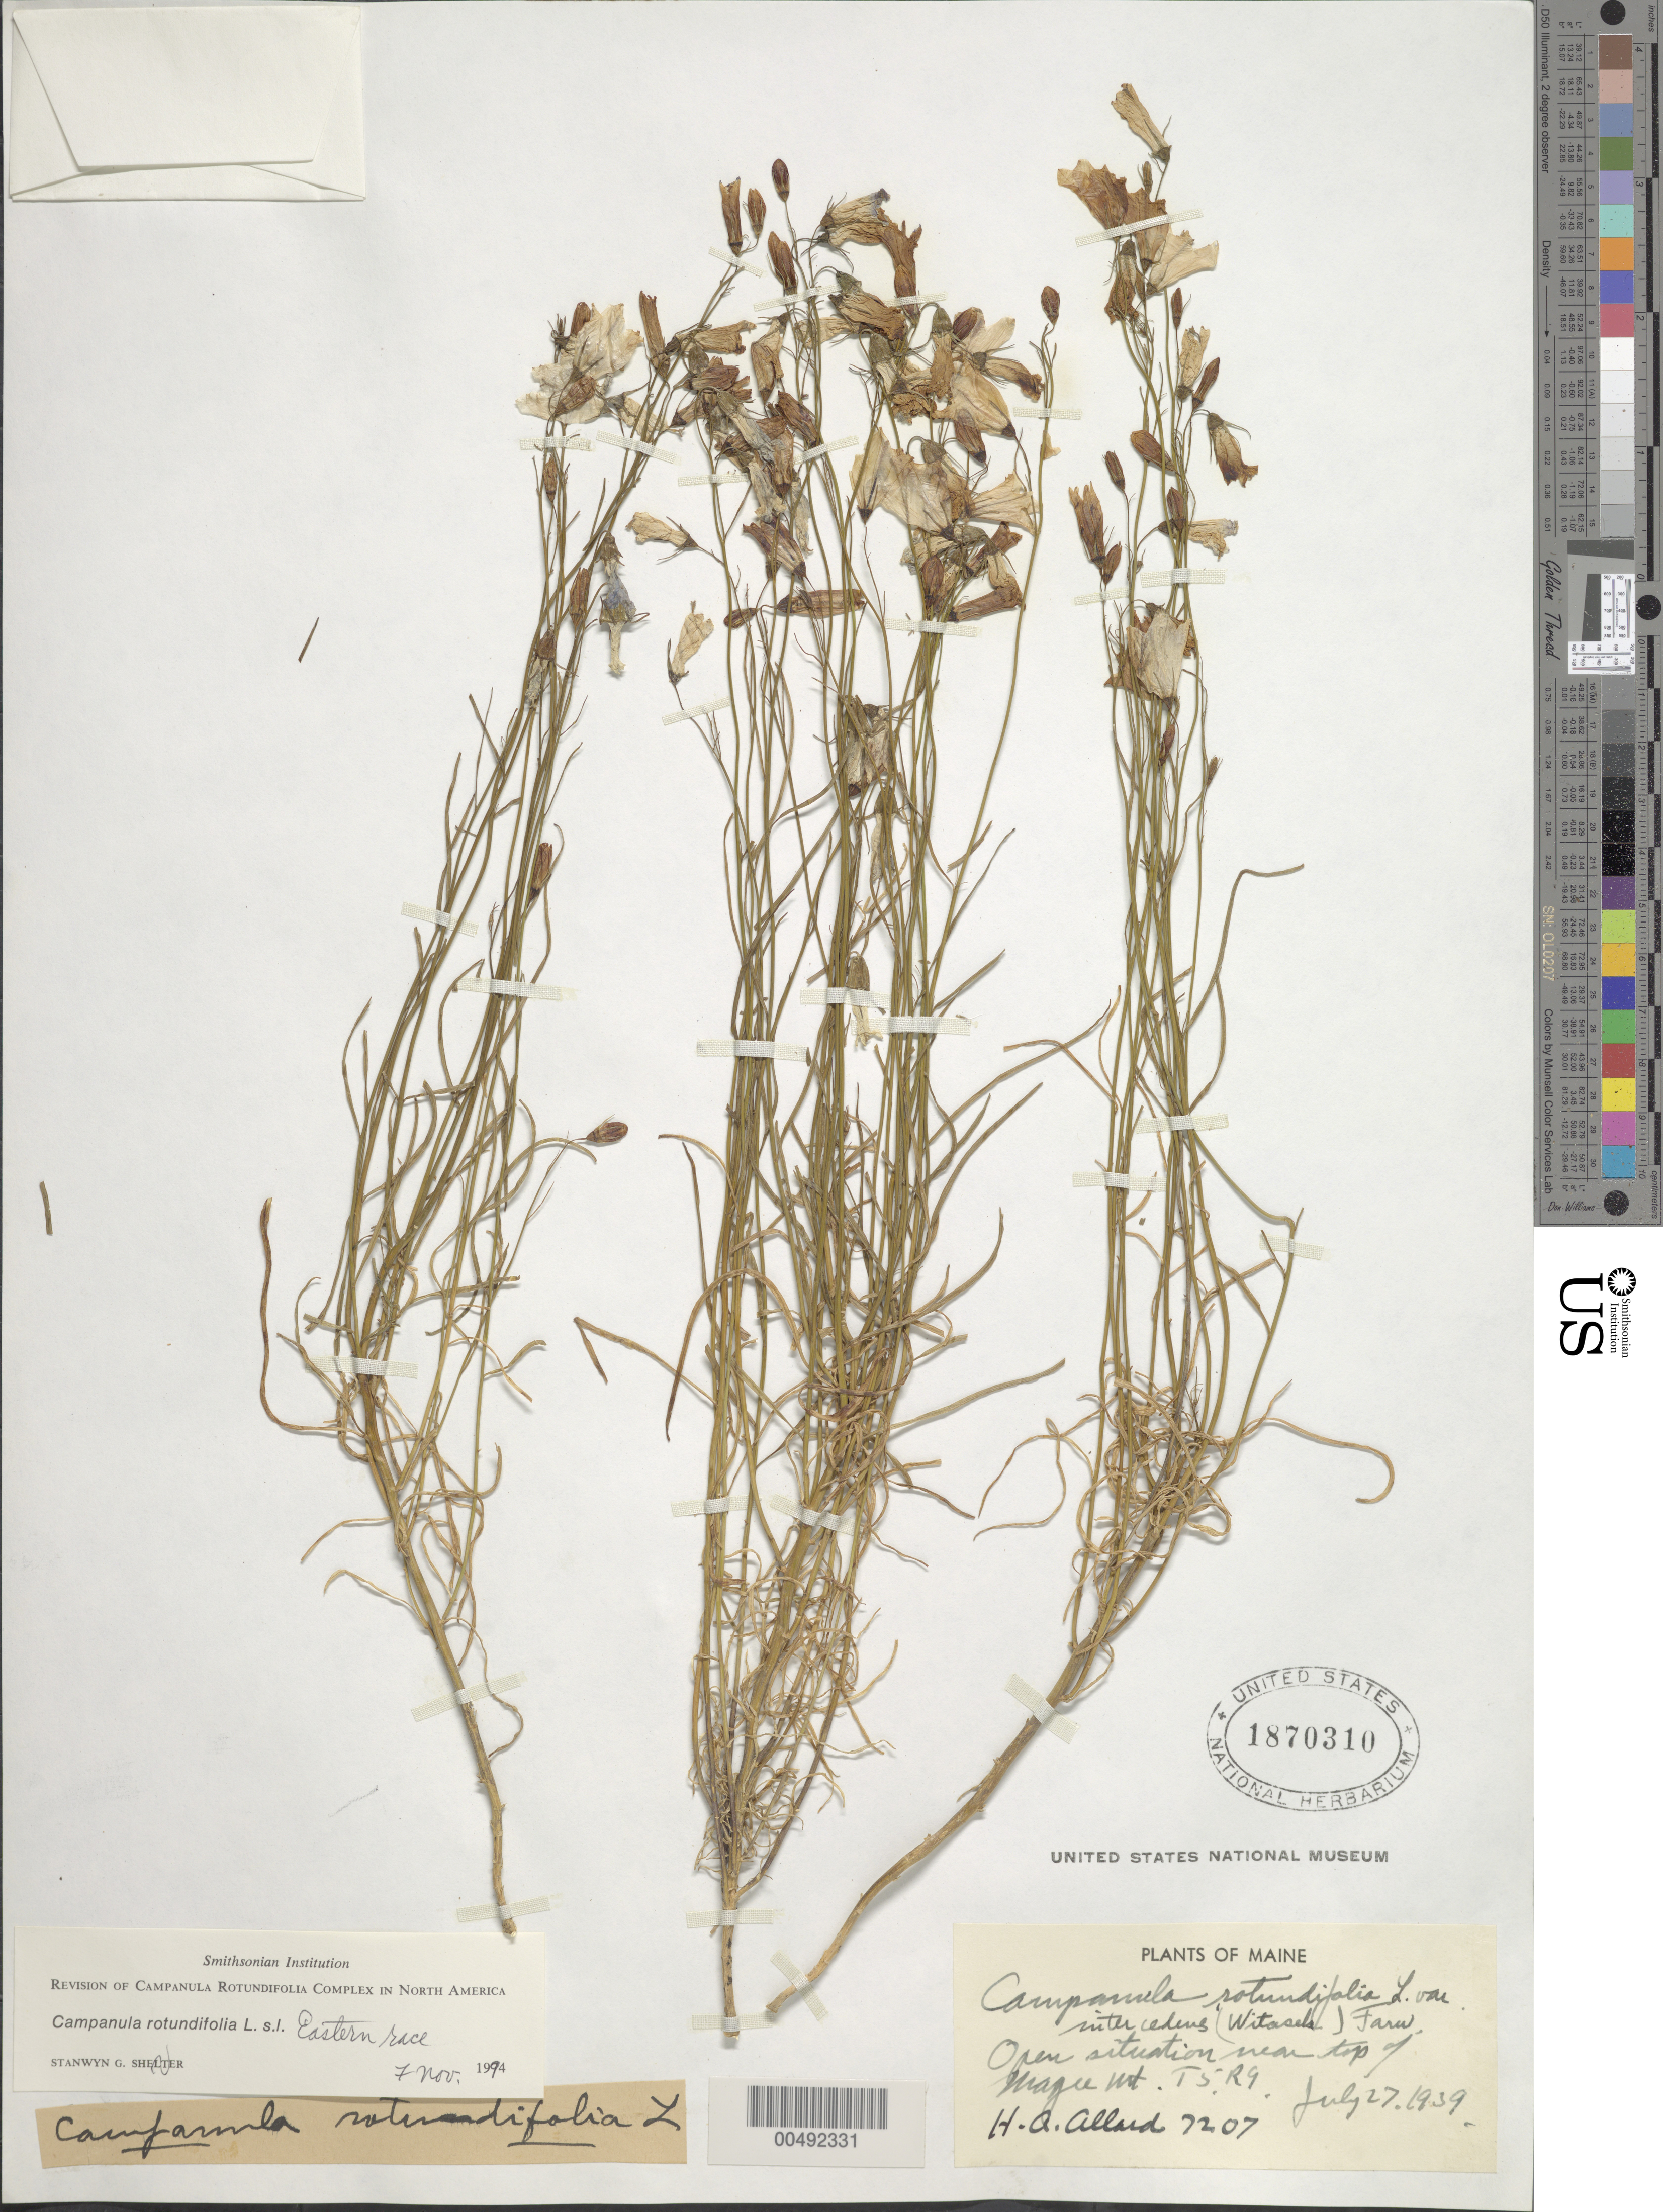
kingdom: Plantae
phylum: Tracheophyta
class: Magnoliopsida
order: Asterales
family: Campanulaceae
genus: Campanula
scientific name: Campanula rotundifolia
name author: L.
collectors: H. A. Allard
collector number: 7207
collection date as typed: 27 Jul 1939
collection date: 1939-07-27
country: United States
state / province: Maine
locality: Magee Mt. T. 5,R. 9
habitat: open situation near top of mountain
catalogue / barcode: US 1870310